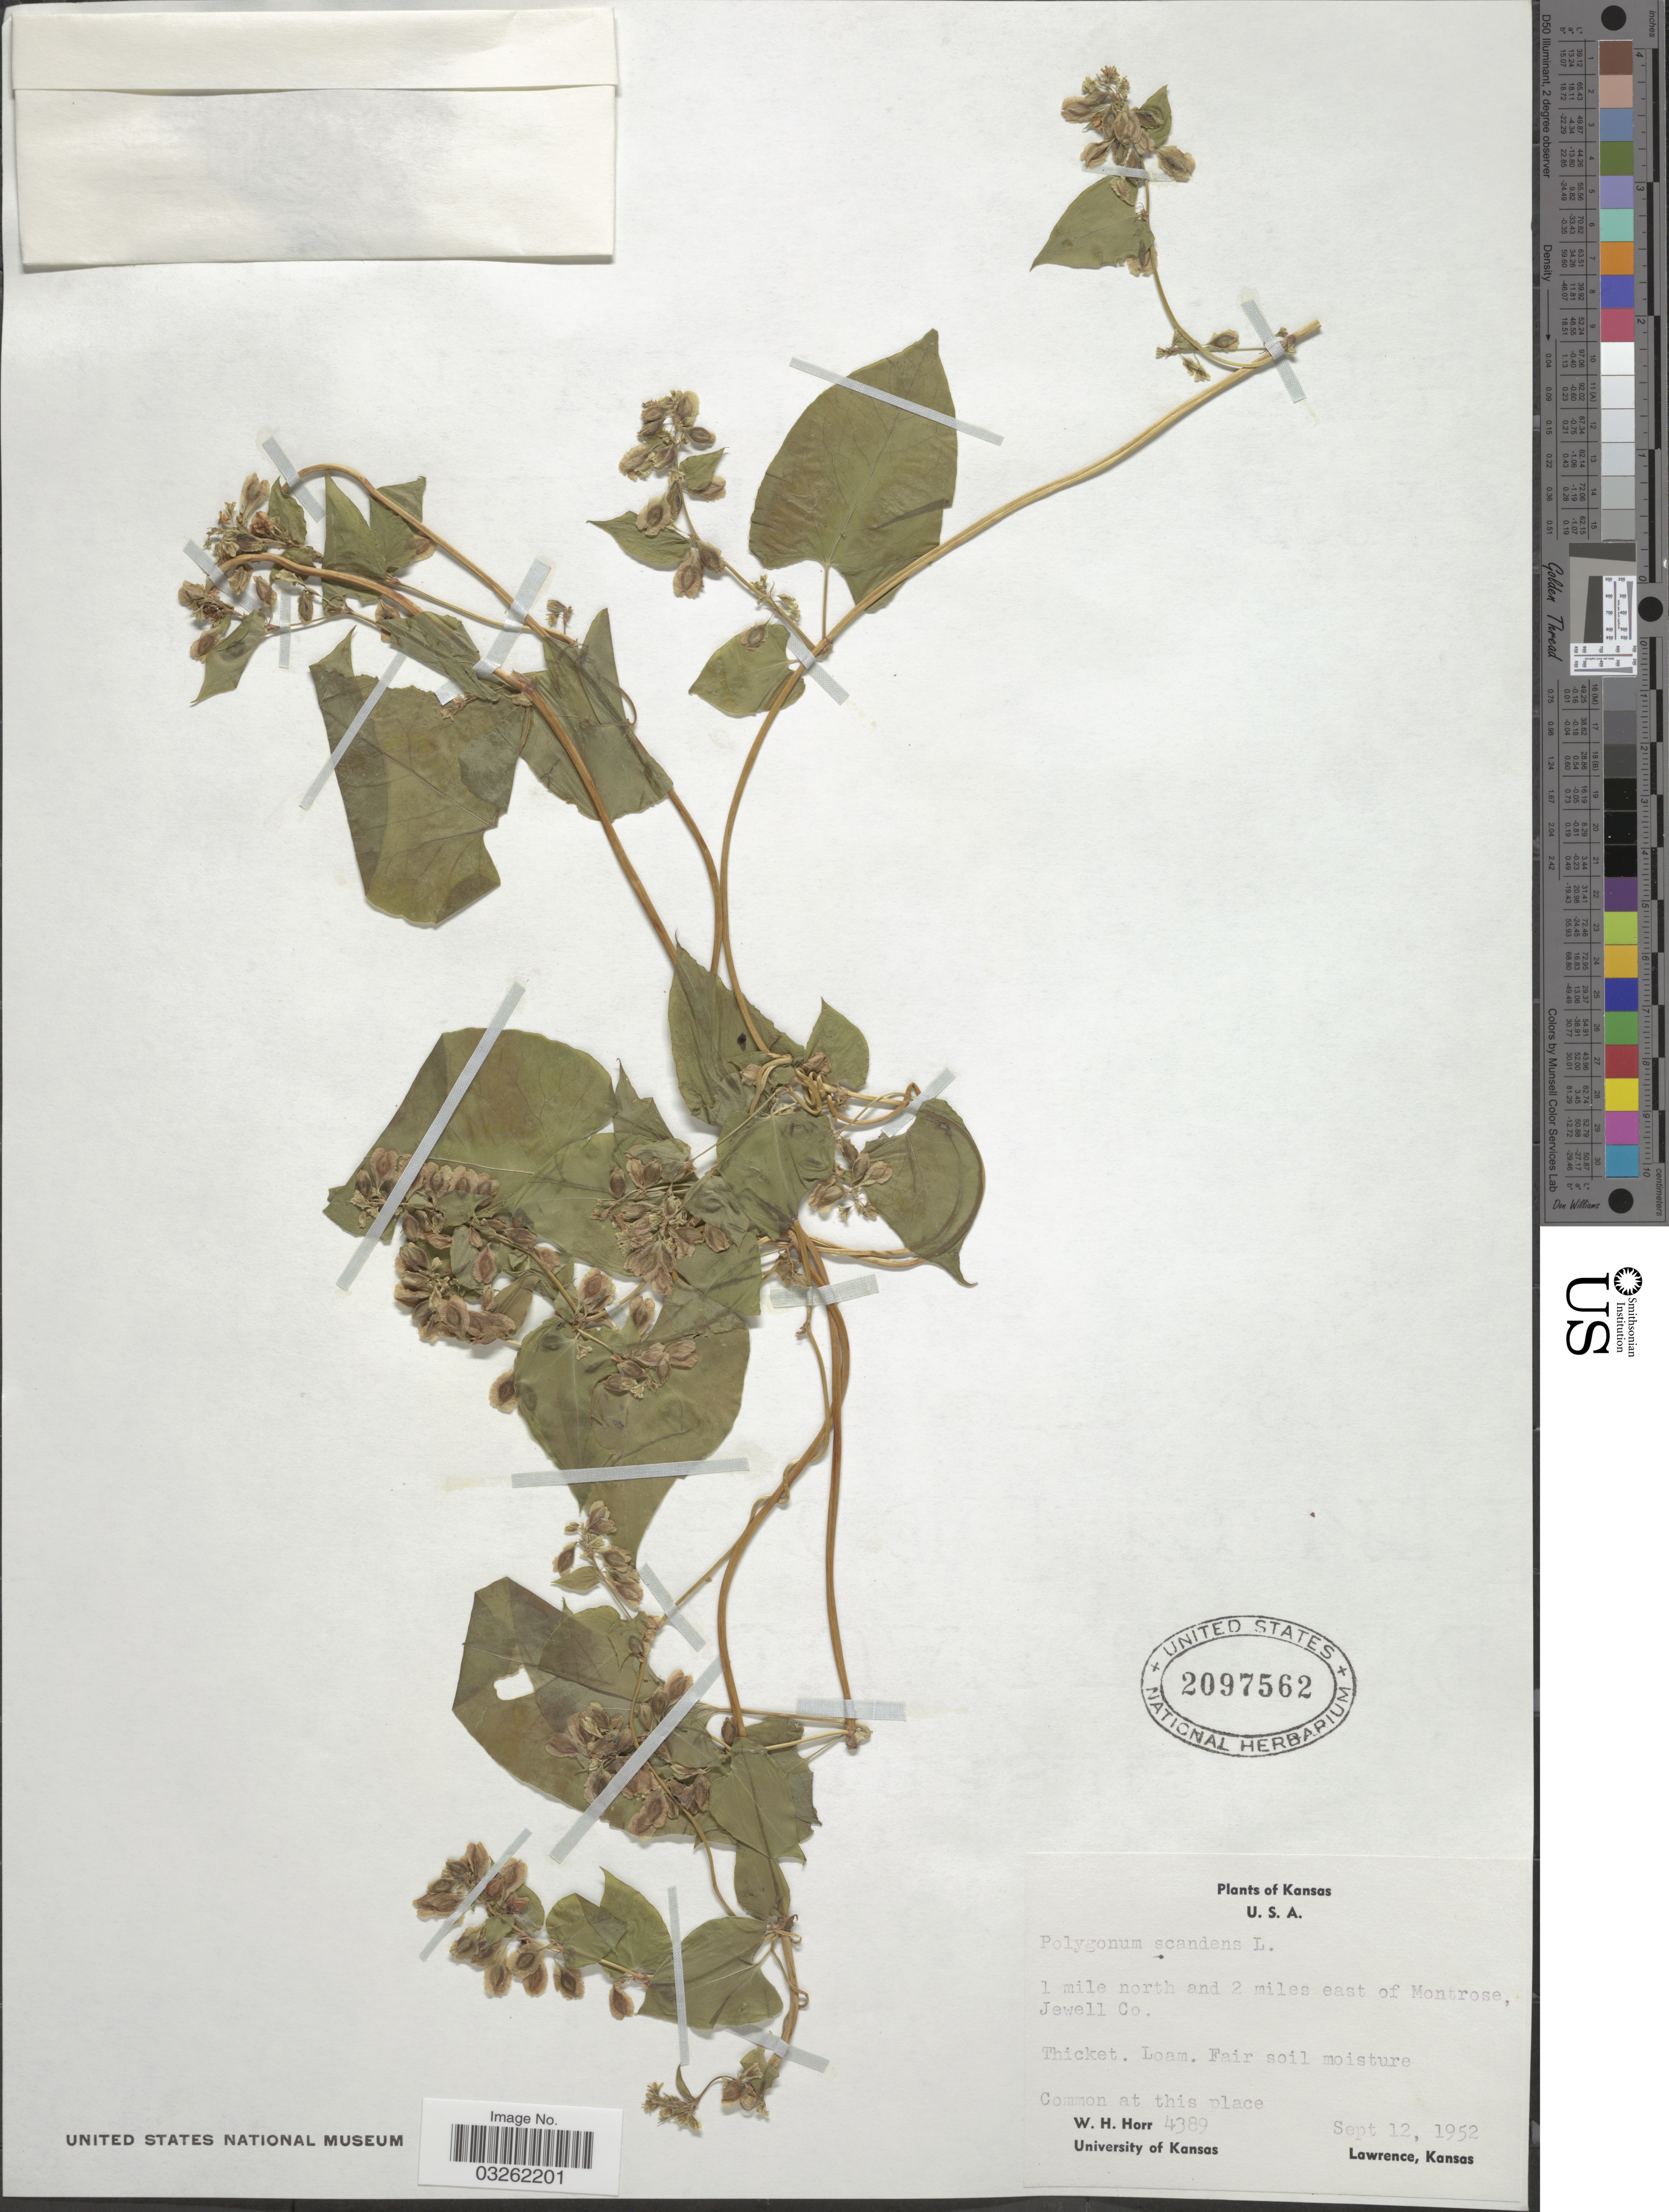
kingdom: Plantae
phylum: Tracheophyta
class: Magnoliopsida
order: Caryophyllales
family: Polygonaceae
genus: Fallopia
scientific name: Fallopia scandens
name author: (L.) Holub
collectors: W. H. Horr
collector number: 4389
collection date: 1952-09-12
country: United States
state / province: Kansas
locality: U.S.A. 1 mile north and 2 miles east of Montrose, Jewell Co.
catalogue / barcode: US 2097562